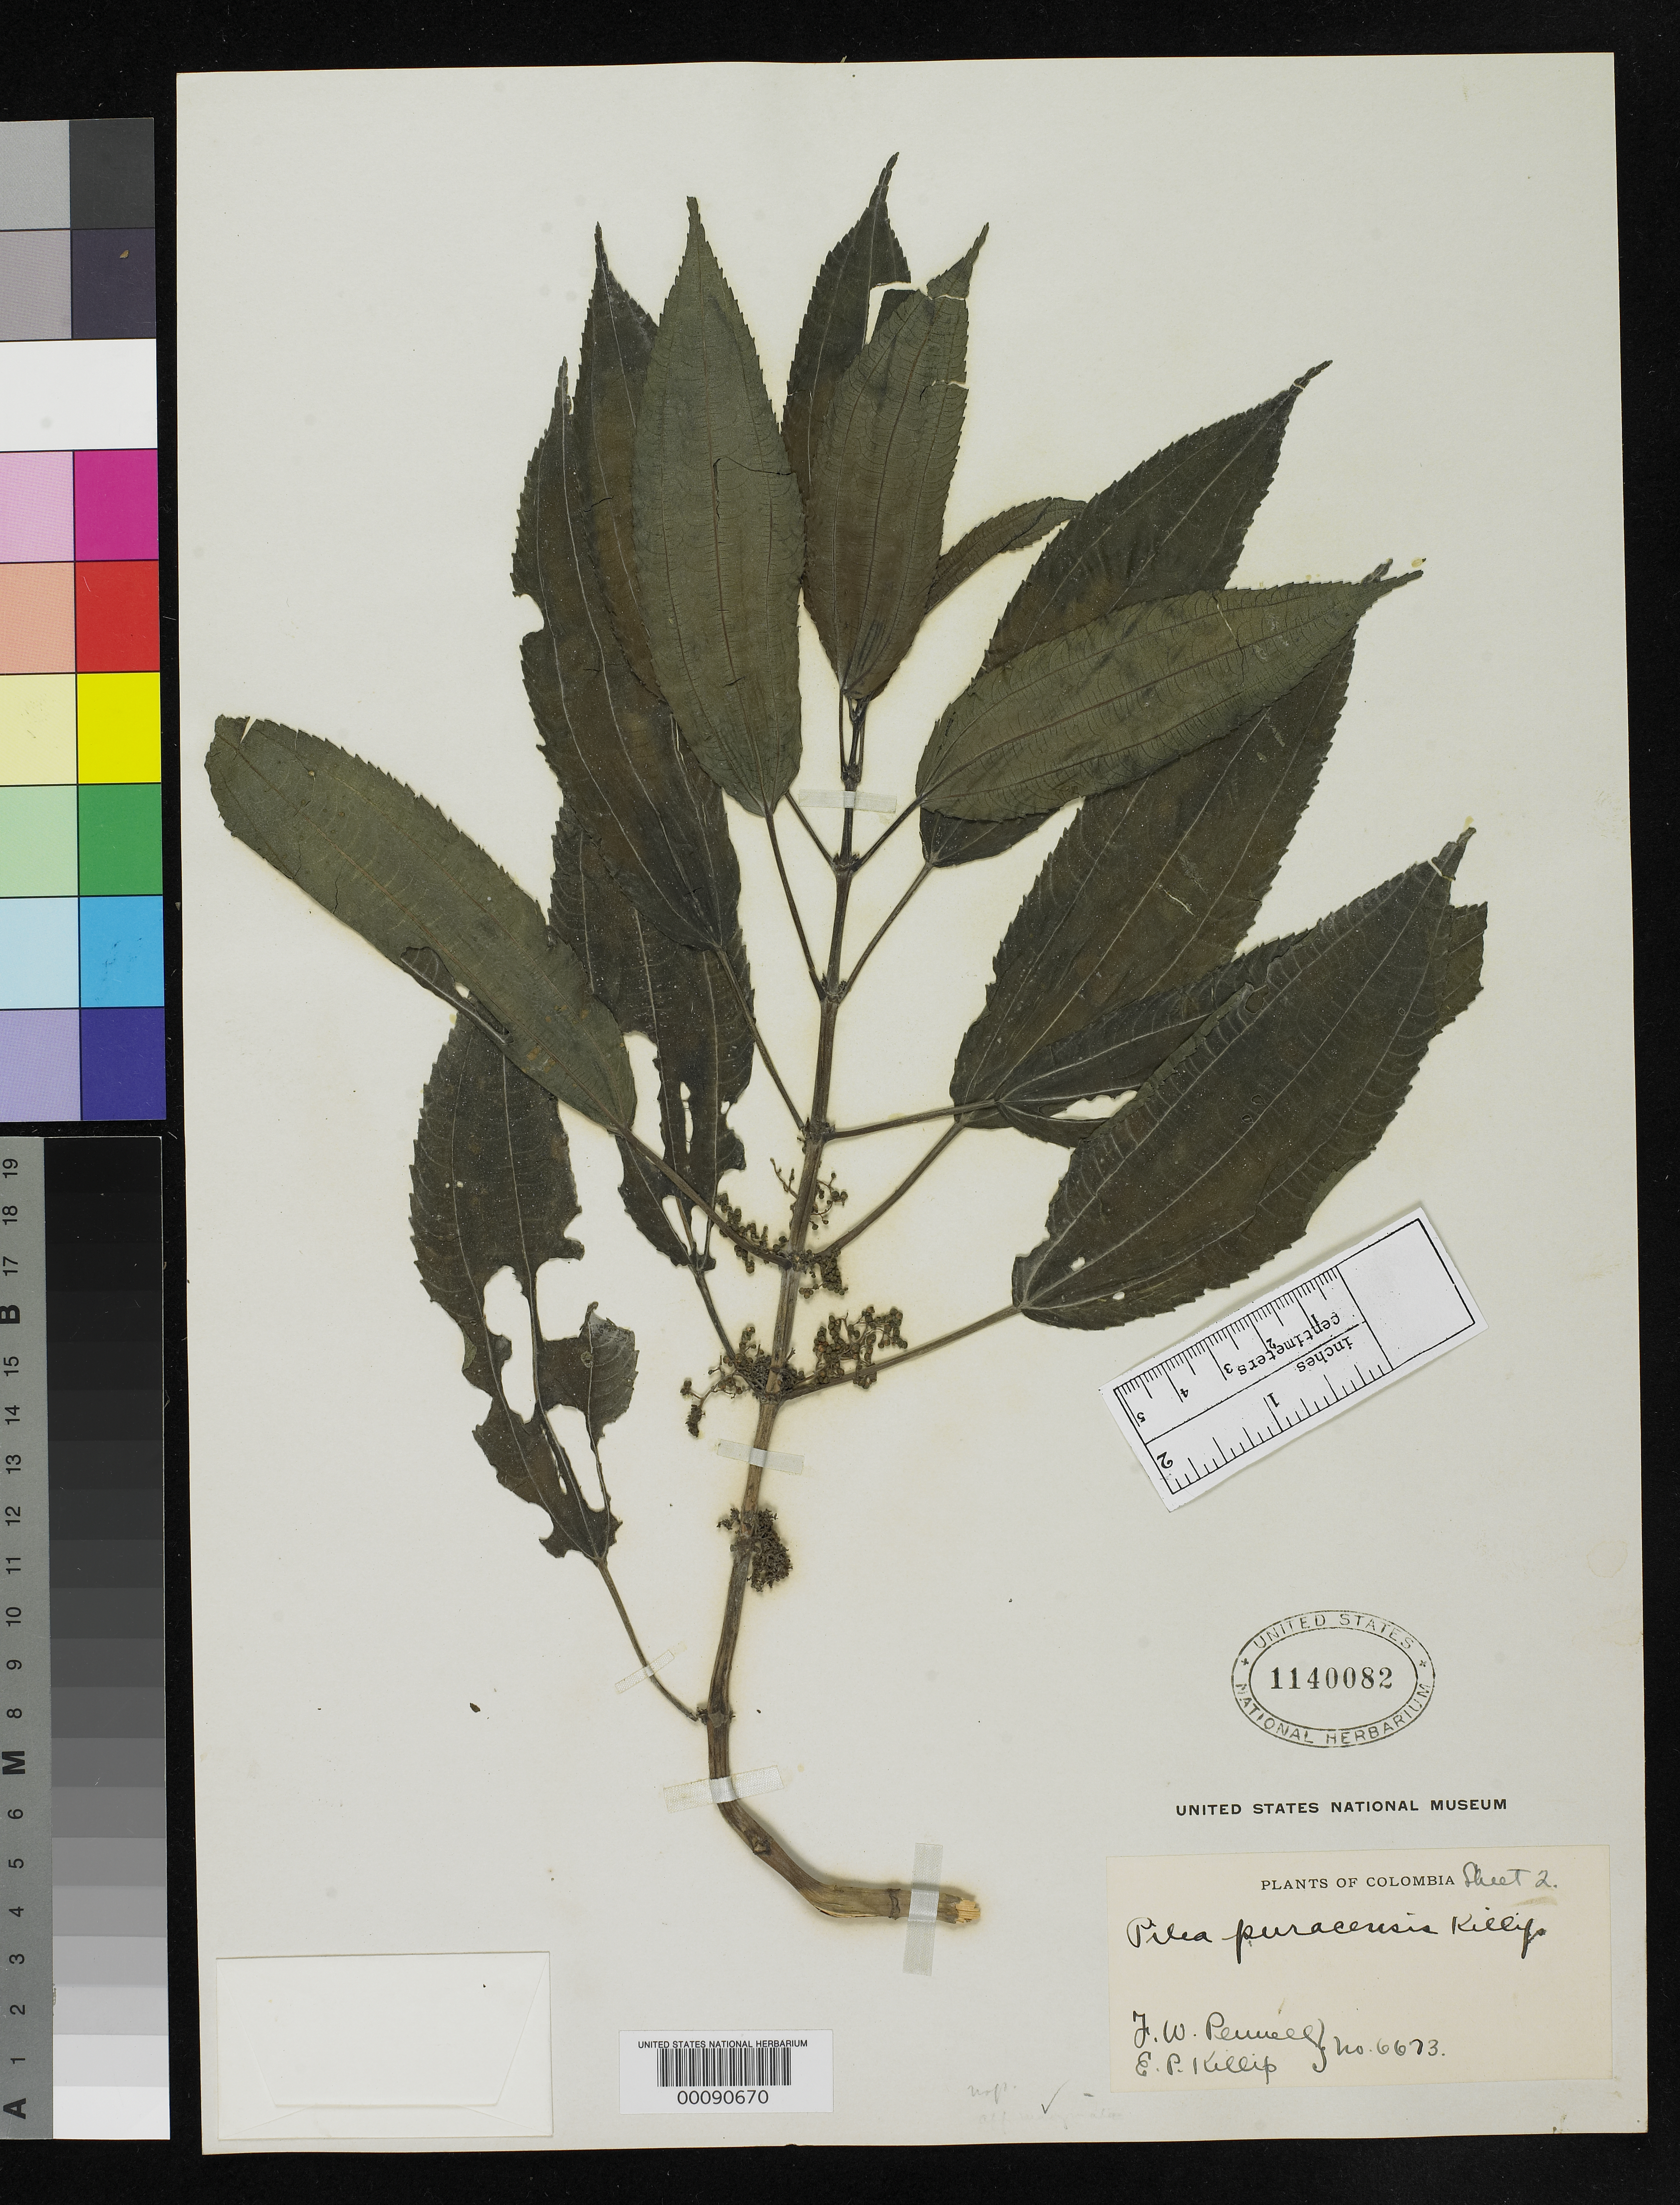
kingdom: Plantae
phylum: Tracheophyta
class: Magnoliopsida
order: Rosales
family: Urticaceae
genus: Pilea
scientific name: Pilea puracensis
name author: Killip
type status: Isotype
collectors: F. W. Pennell & E. P. Killip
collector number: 6673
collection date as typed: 13 Jun 1922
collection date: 1922-06-13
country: Colombia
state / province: Cauca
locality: Canaan, Mt. Purace.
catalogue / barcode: US 1140082